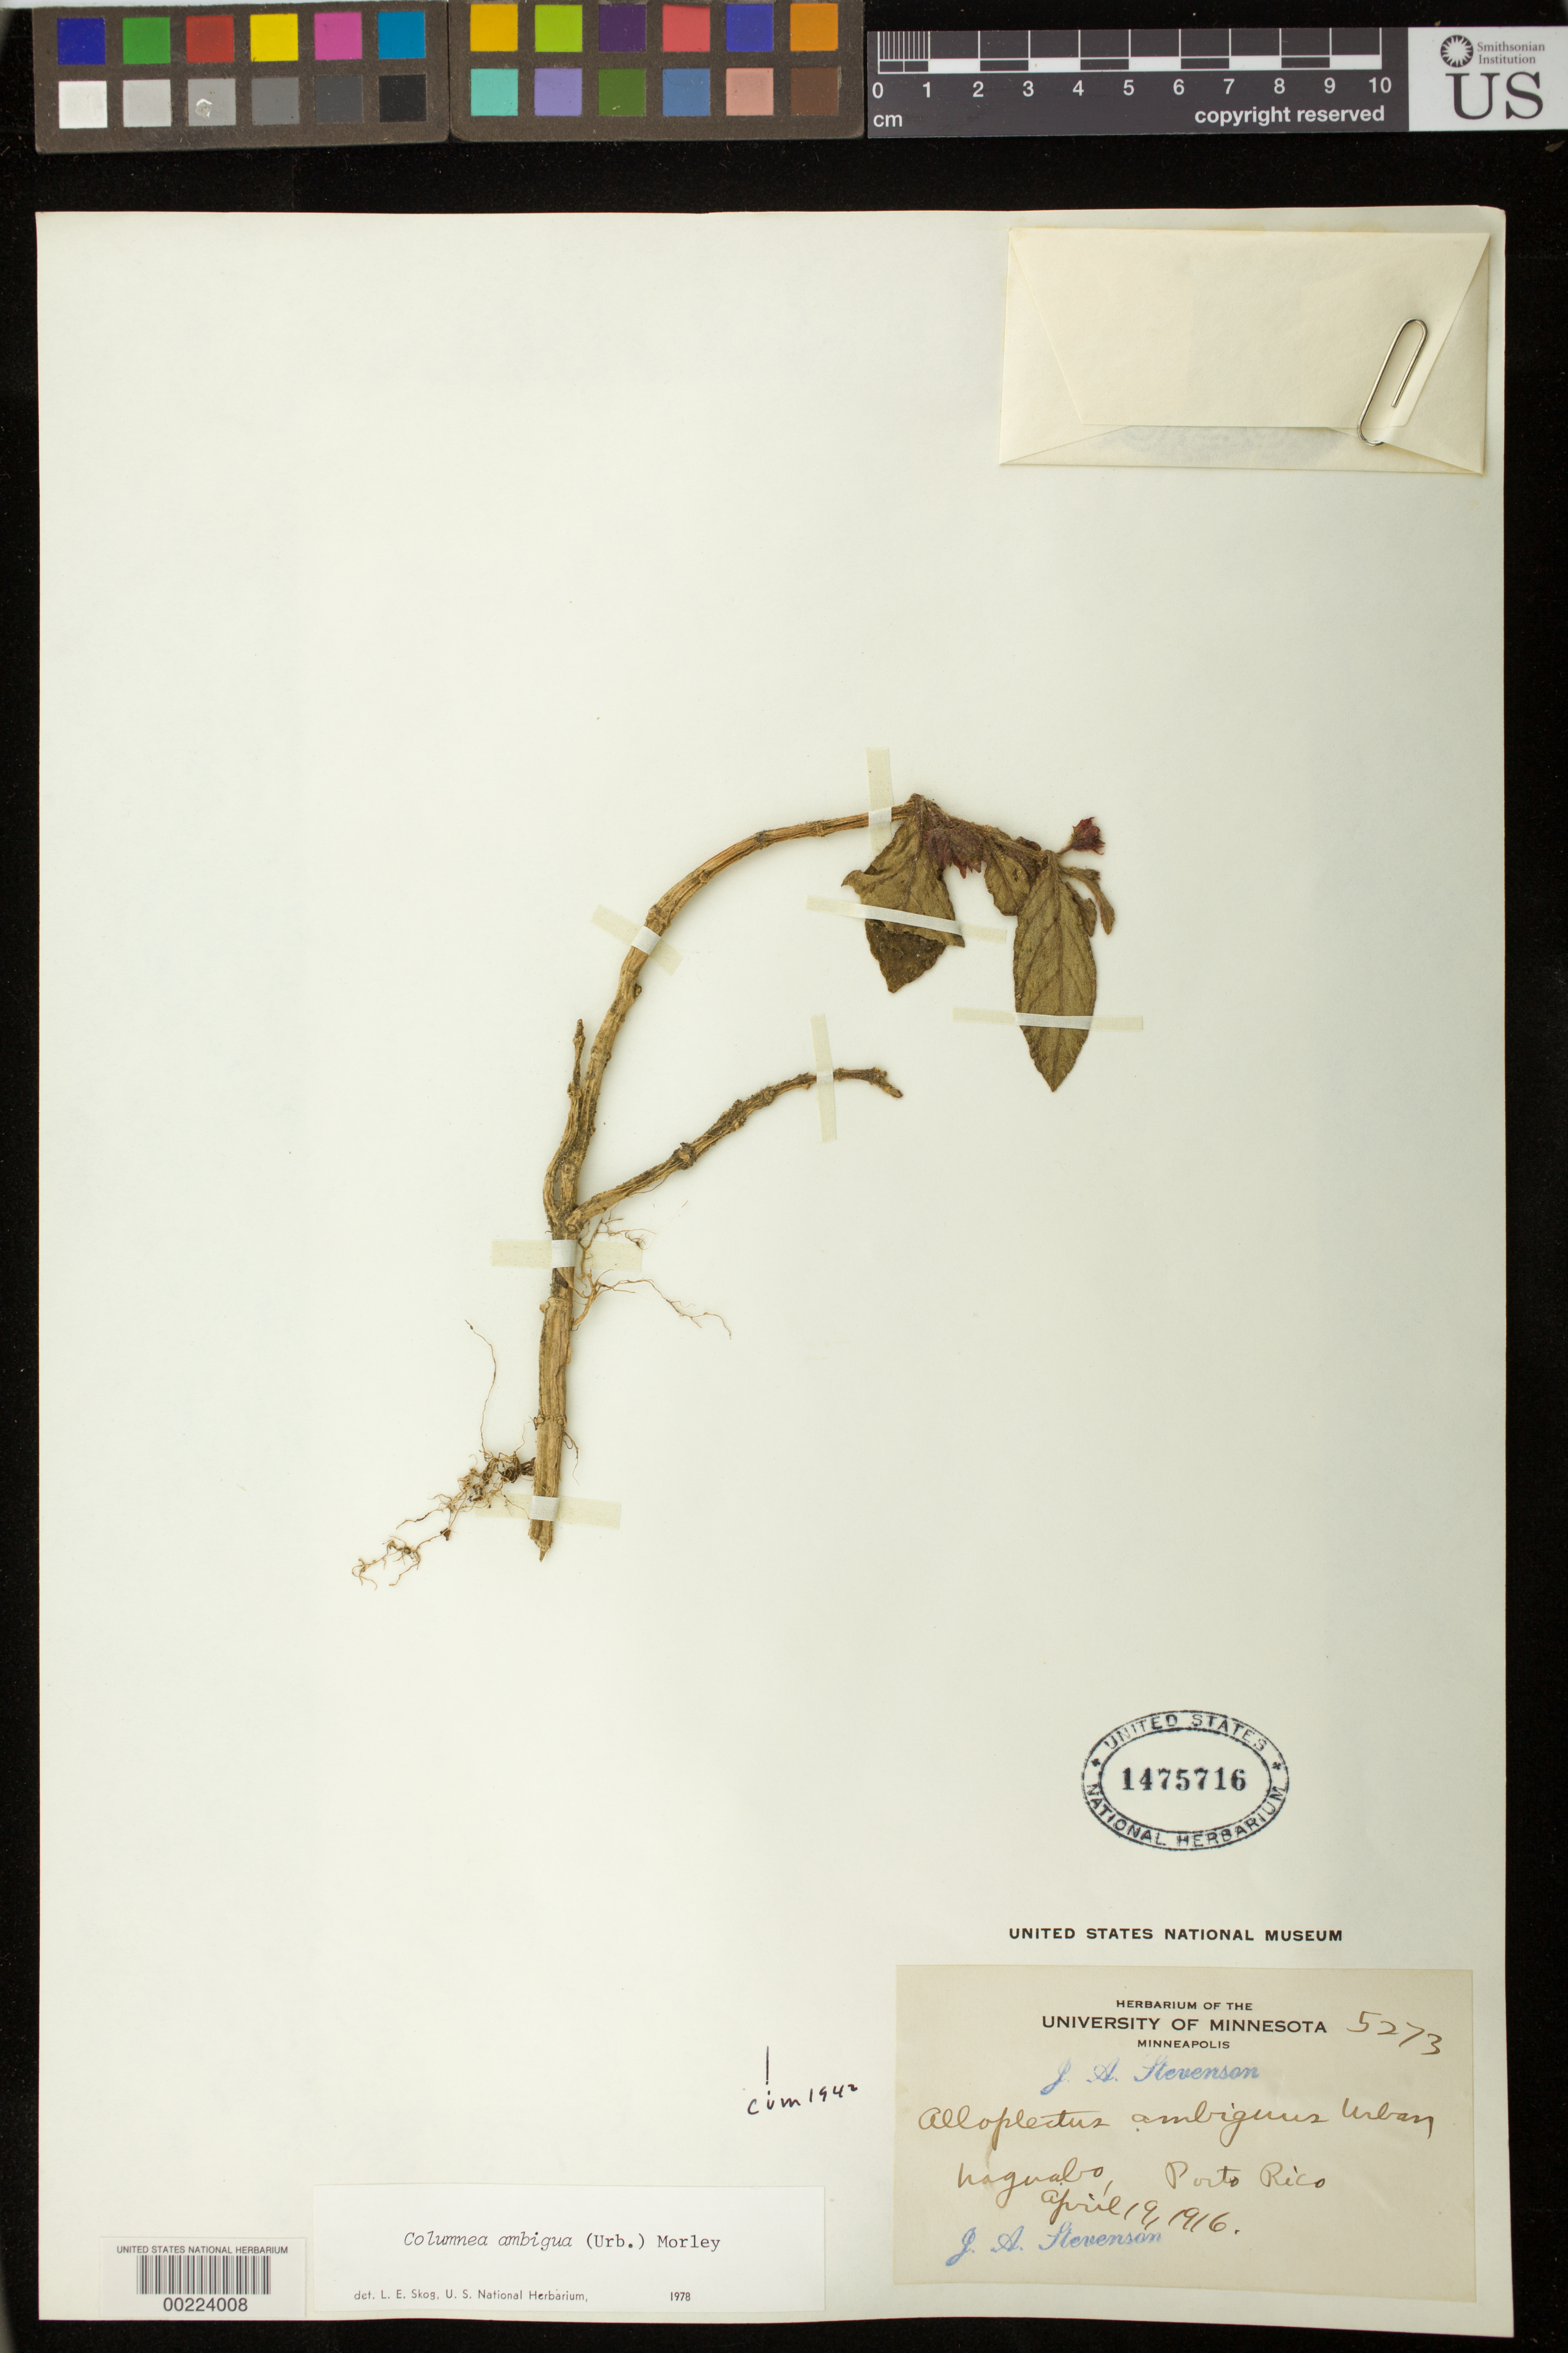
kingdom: Plantae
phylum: Tracheophyta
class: Magnoliopsida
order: Lamiales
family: Gesneriaceae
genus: Columnea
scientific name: Columnea ambigua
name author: (Urb.) B.D. Morley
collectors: J. Stevenson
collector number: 5273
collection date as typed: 19 Apr 1916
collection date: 1916-04-19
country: Puerto Rico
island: Puerto Rico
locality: Naguabo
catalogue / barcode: US 1475716